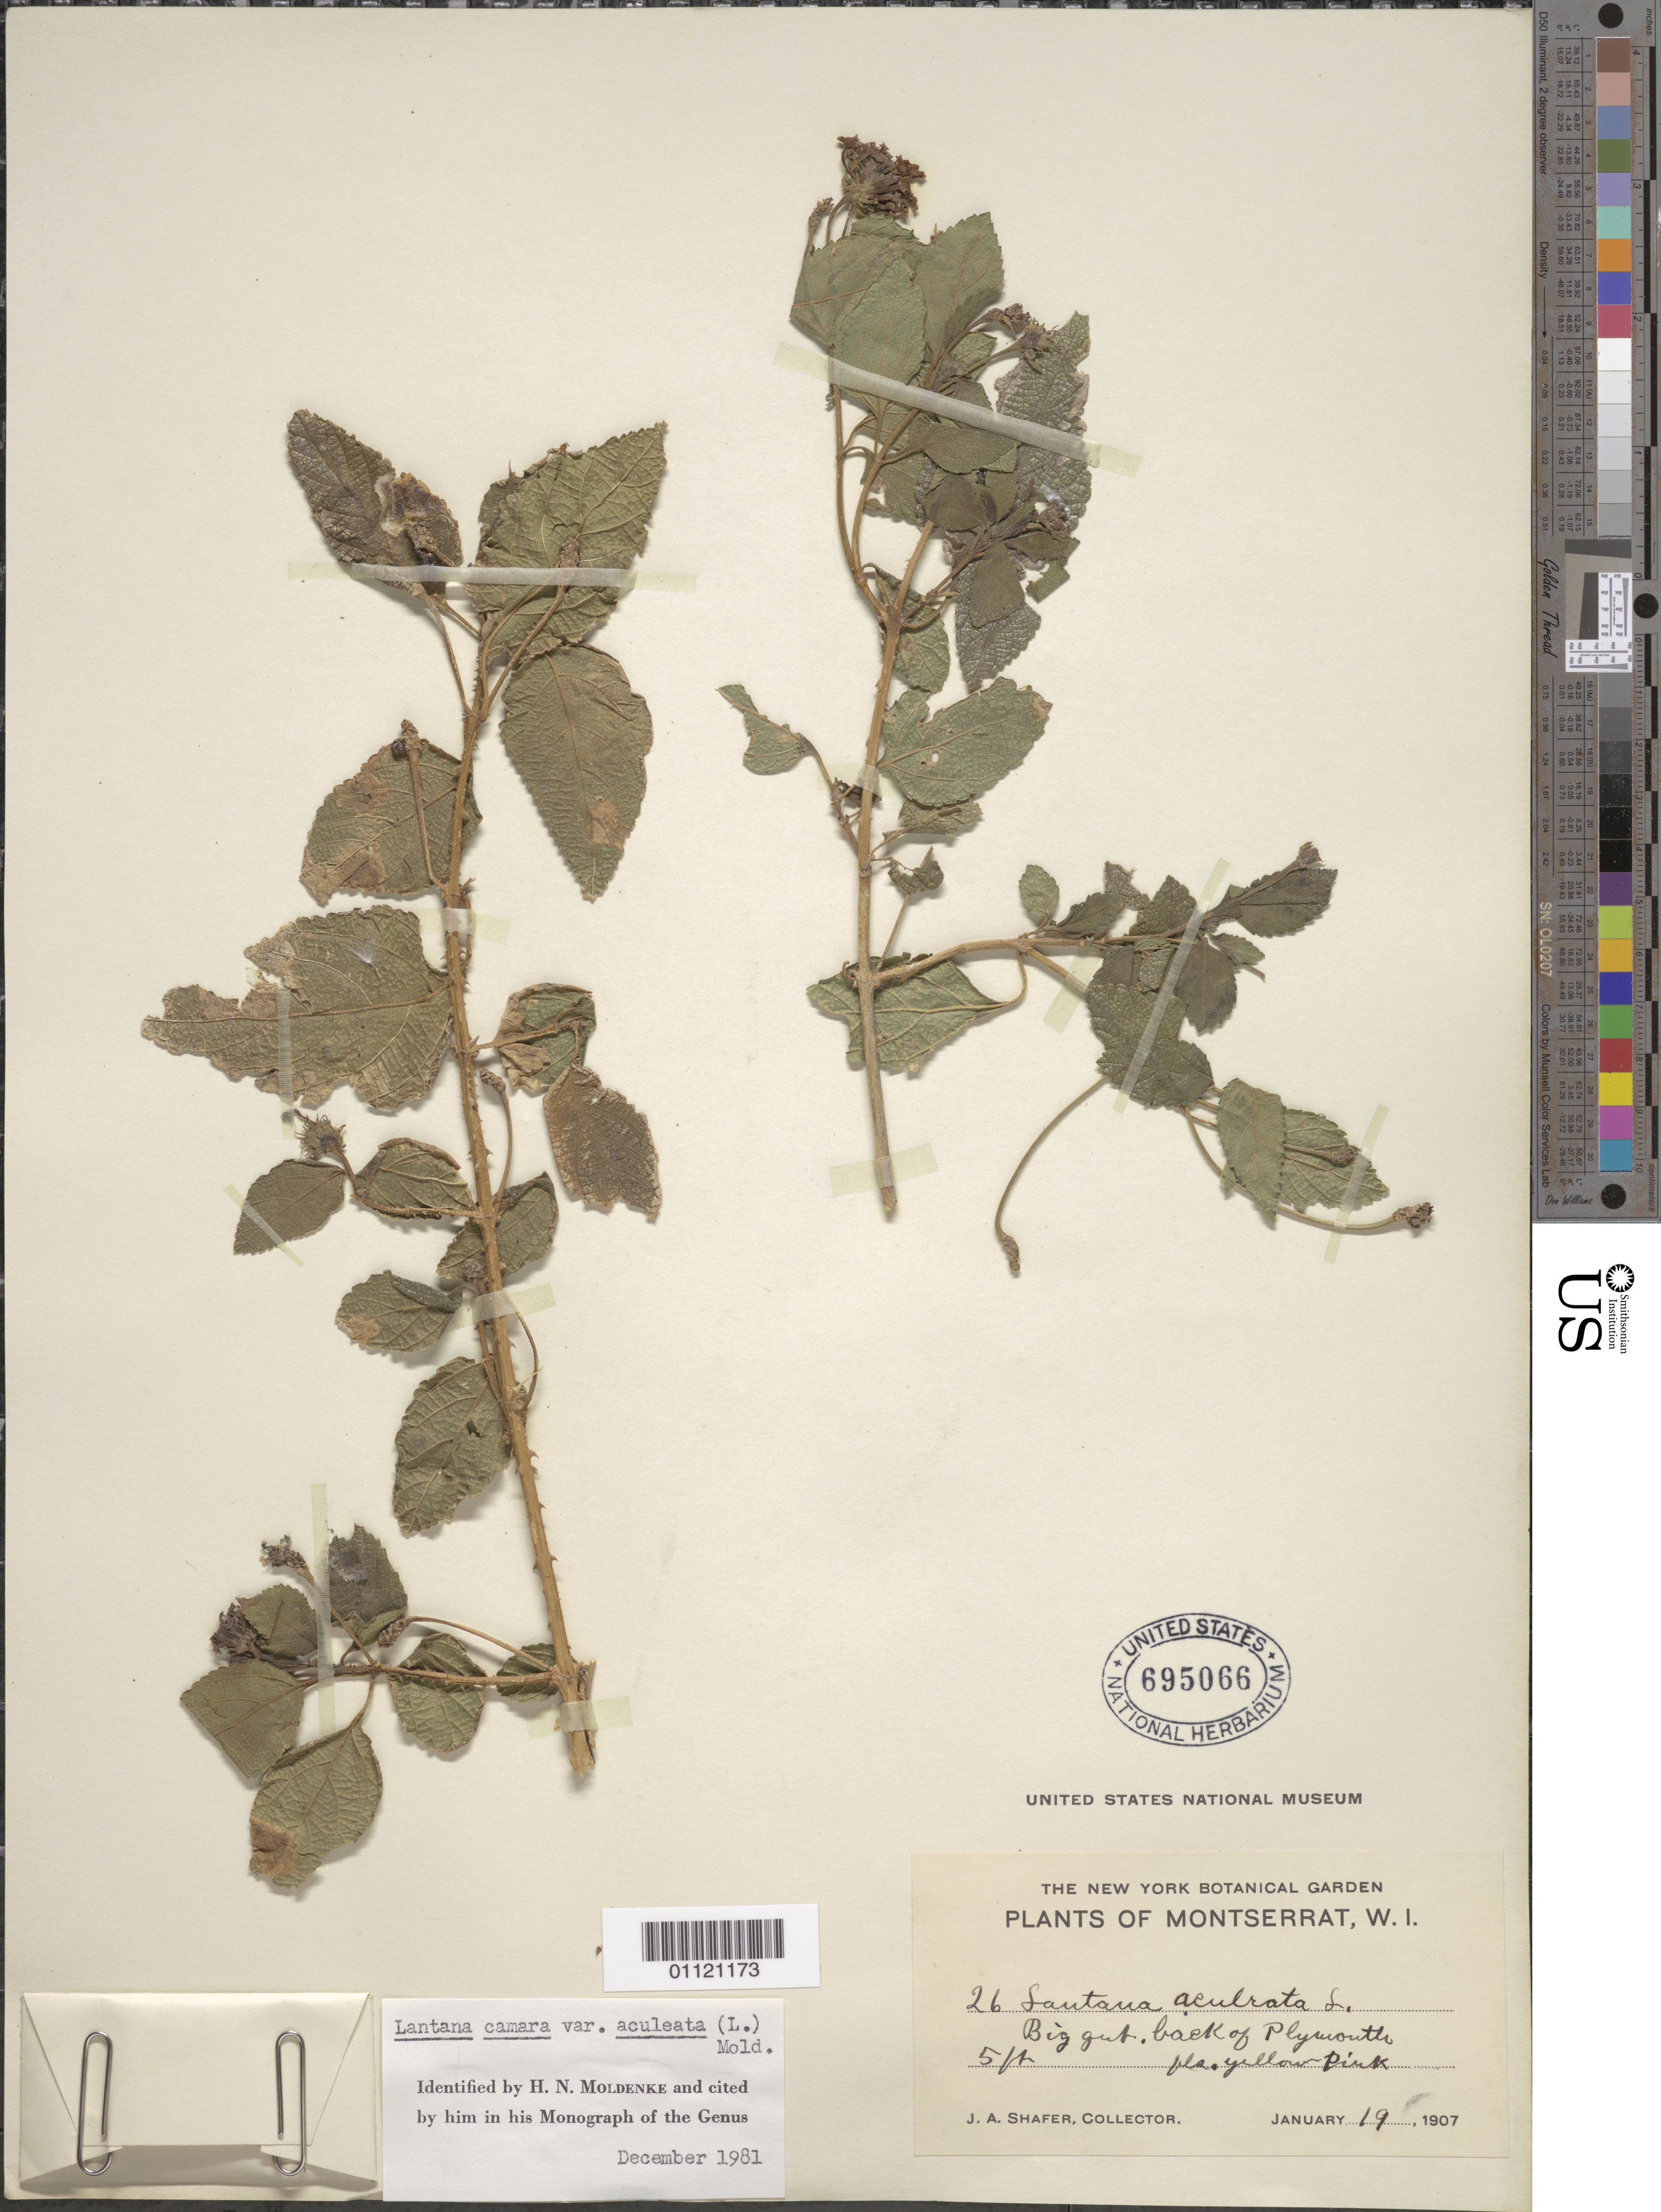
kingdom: Plantae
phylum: Tracheophyta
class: Magnoliopsida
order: Lamiales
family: Verbenaceae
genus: Lantana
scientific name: Lantana camara var. aculeata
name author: (L.) Moldenke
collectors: J. A. Shafer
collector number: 26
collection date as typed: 19 Jan 1907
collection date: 1907-01-19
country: Montserrat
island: Montserrat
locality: Big gut. back of Plymouth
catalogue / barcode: US 695066